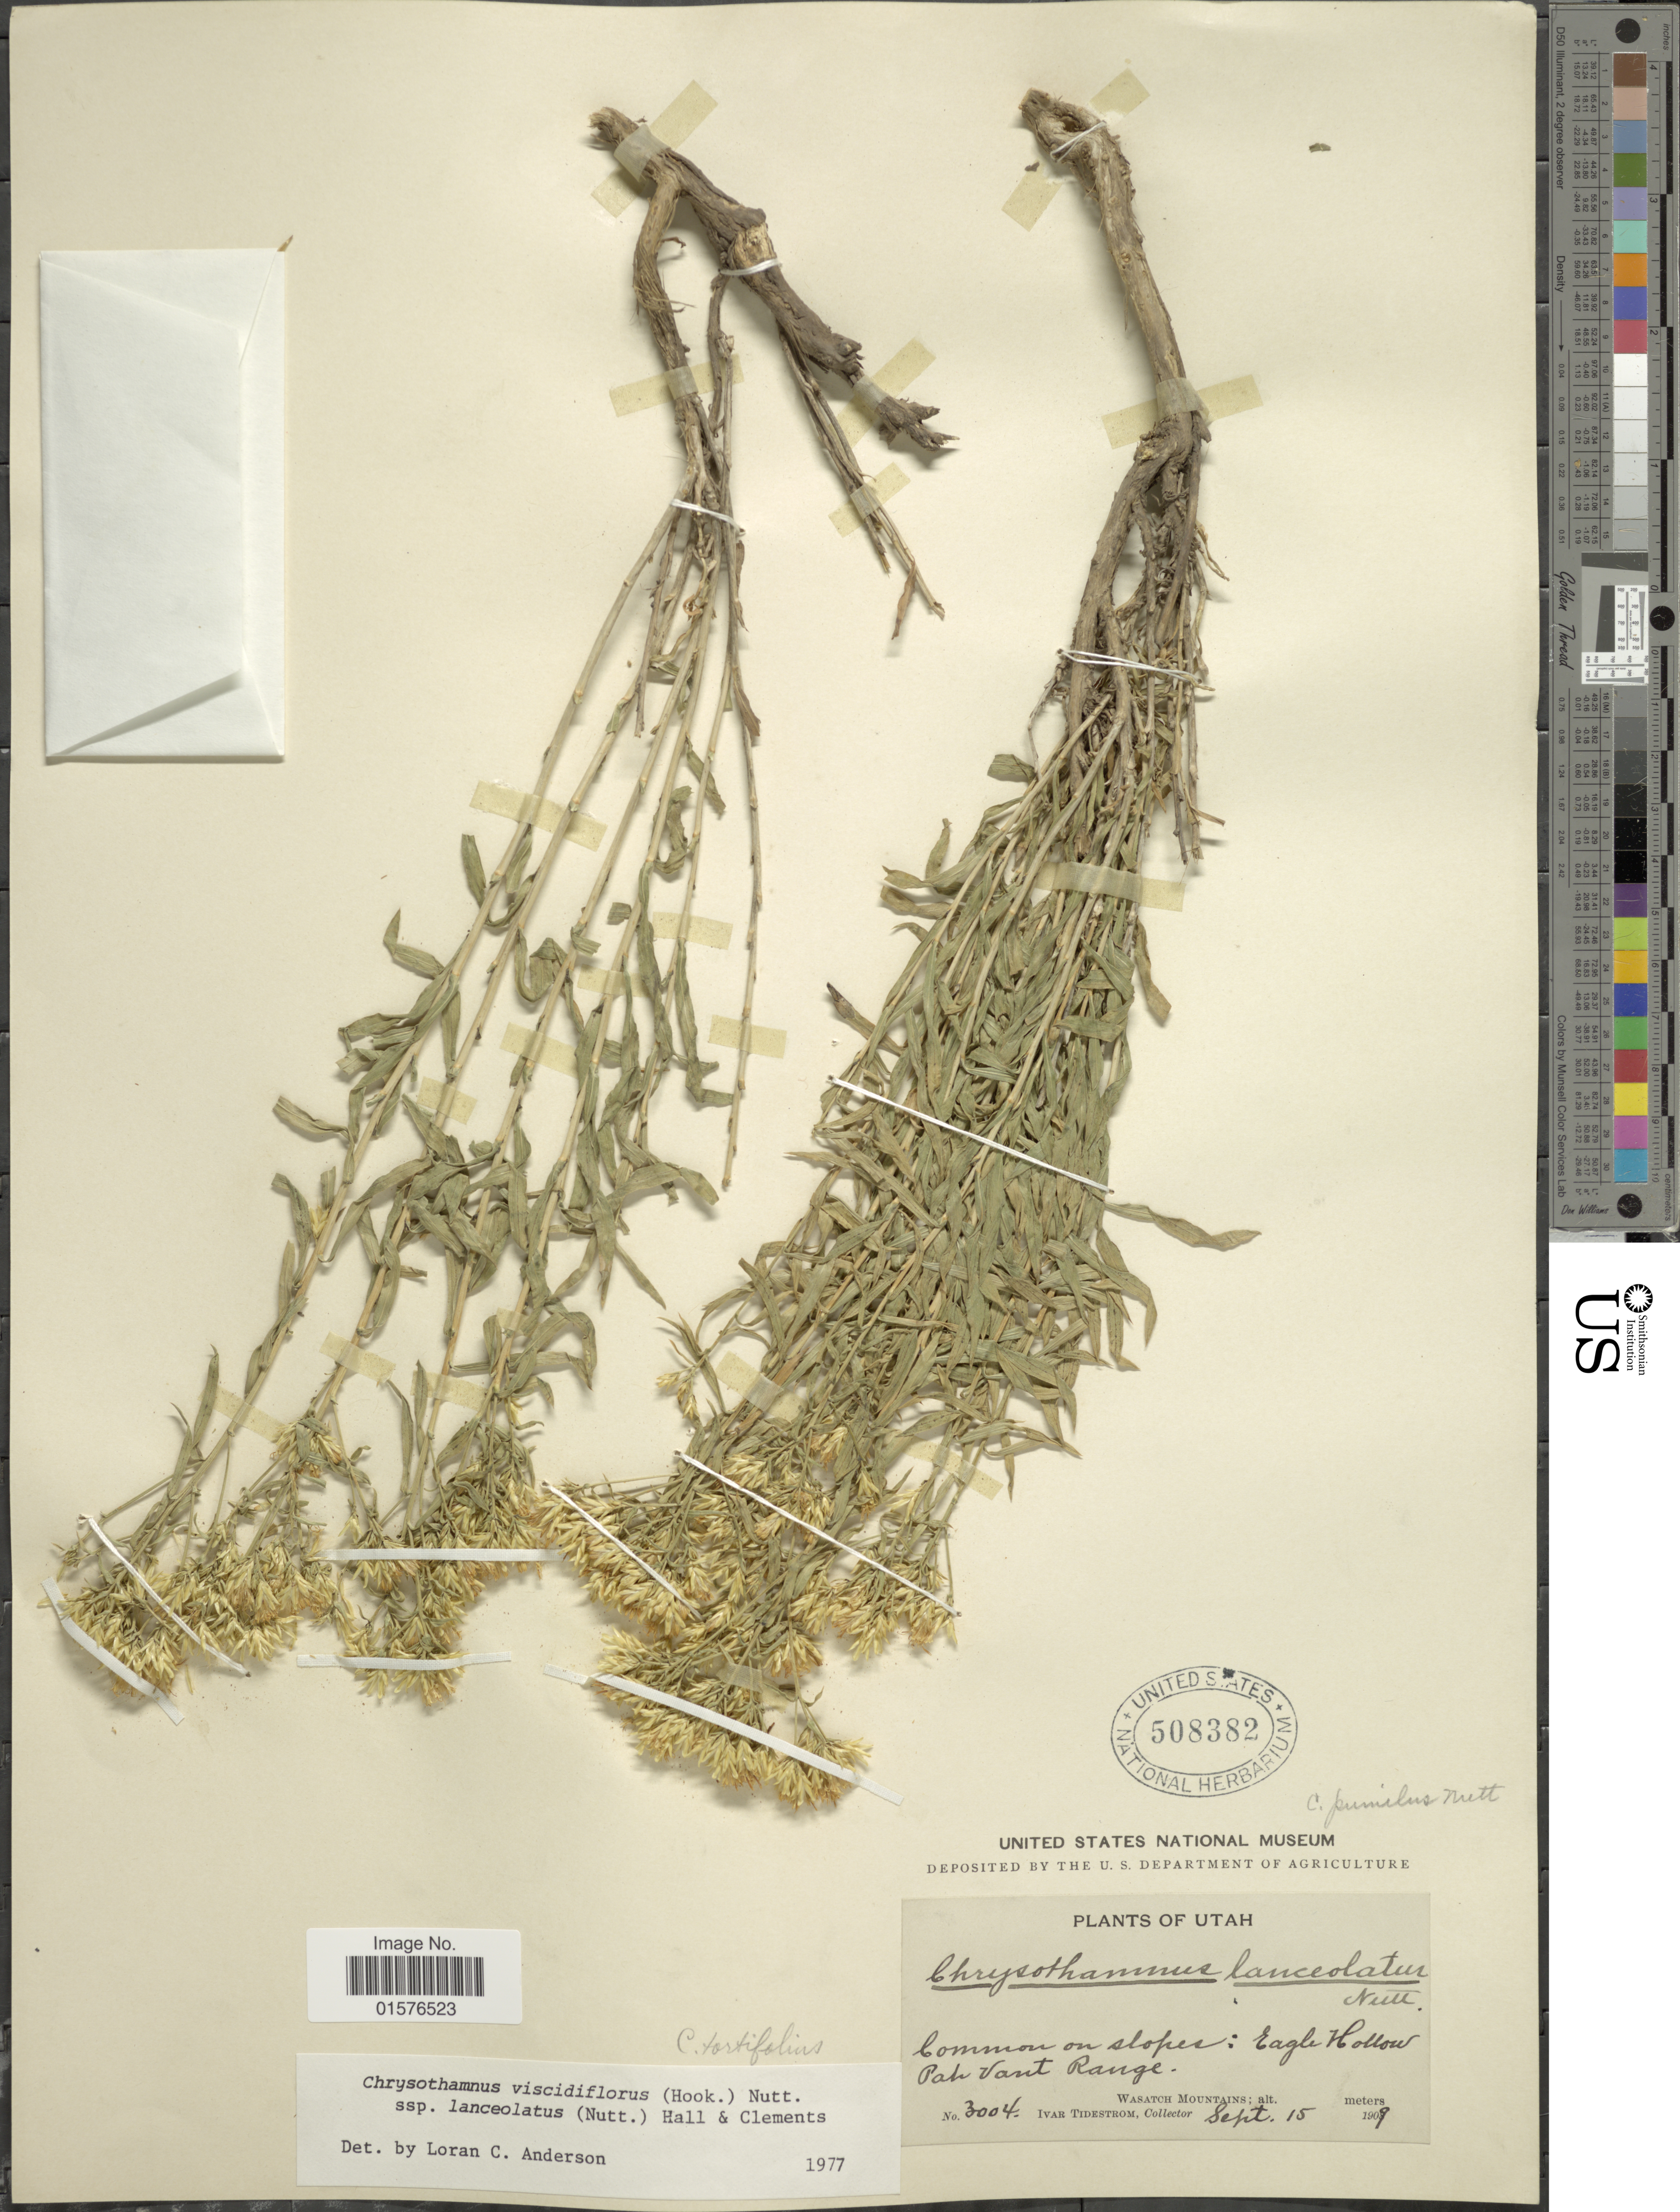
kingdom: Plantae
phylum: Tracheophyta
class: Magnoliopsida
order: Asterales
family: Asteraceae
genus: Chrysothamnus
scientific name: Chrysothamnus viscidiflorus subsp. lanceolatus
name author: (Nutt.) H.M. Hall & Clem.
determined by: Urbatsch, Lowell E., Curator (LSU), Louisiana State University (UNITED STATES)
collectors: I. F. Tidestrom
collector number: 3004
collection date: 1909-09-15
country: United States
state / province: Utah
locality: Eagle Hollow Pah Vant Range. Wasatch Mountains.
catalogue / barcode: US 508382